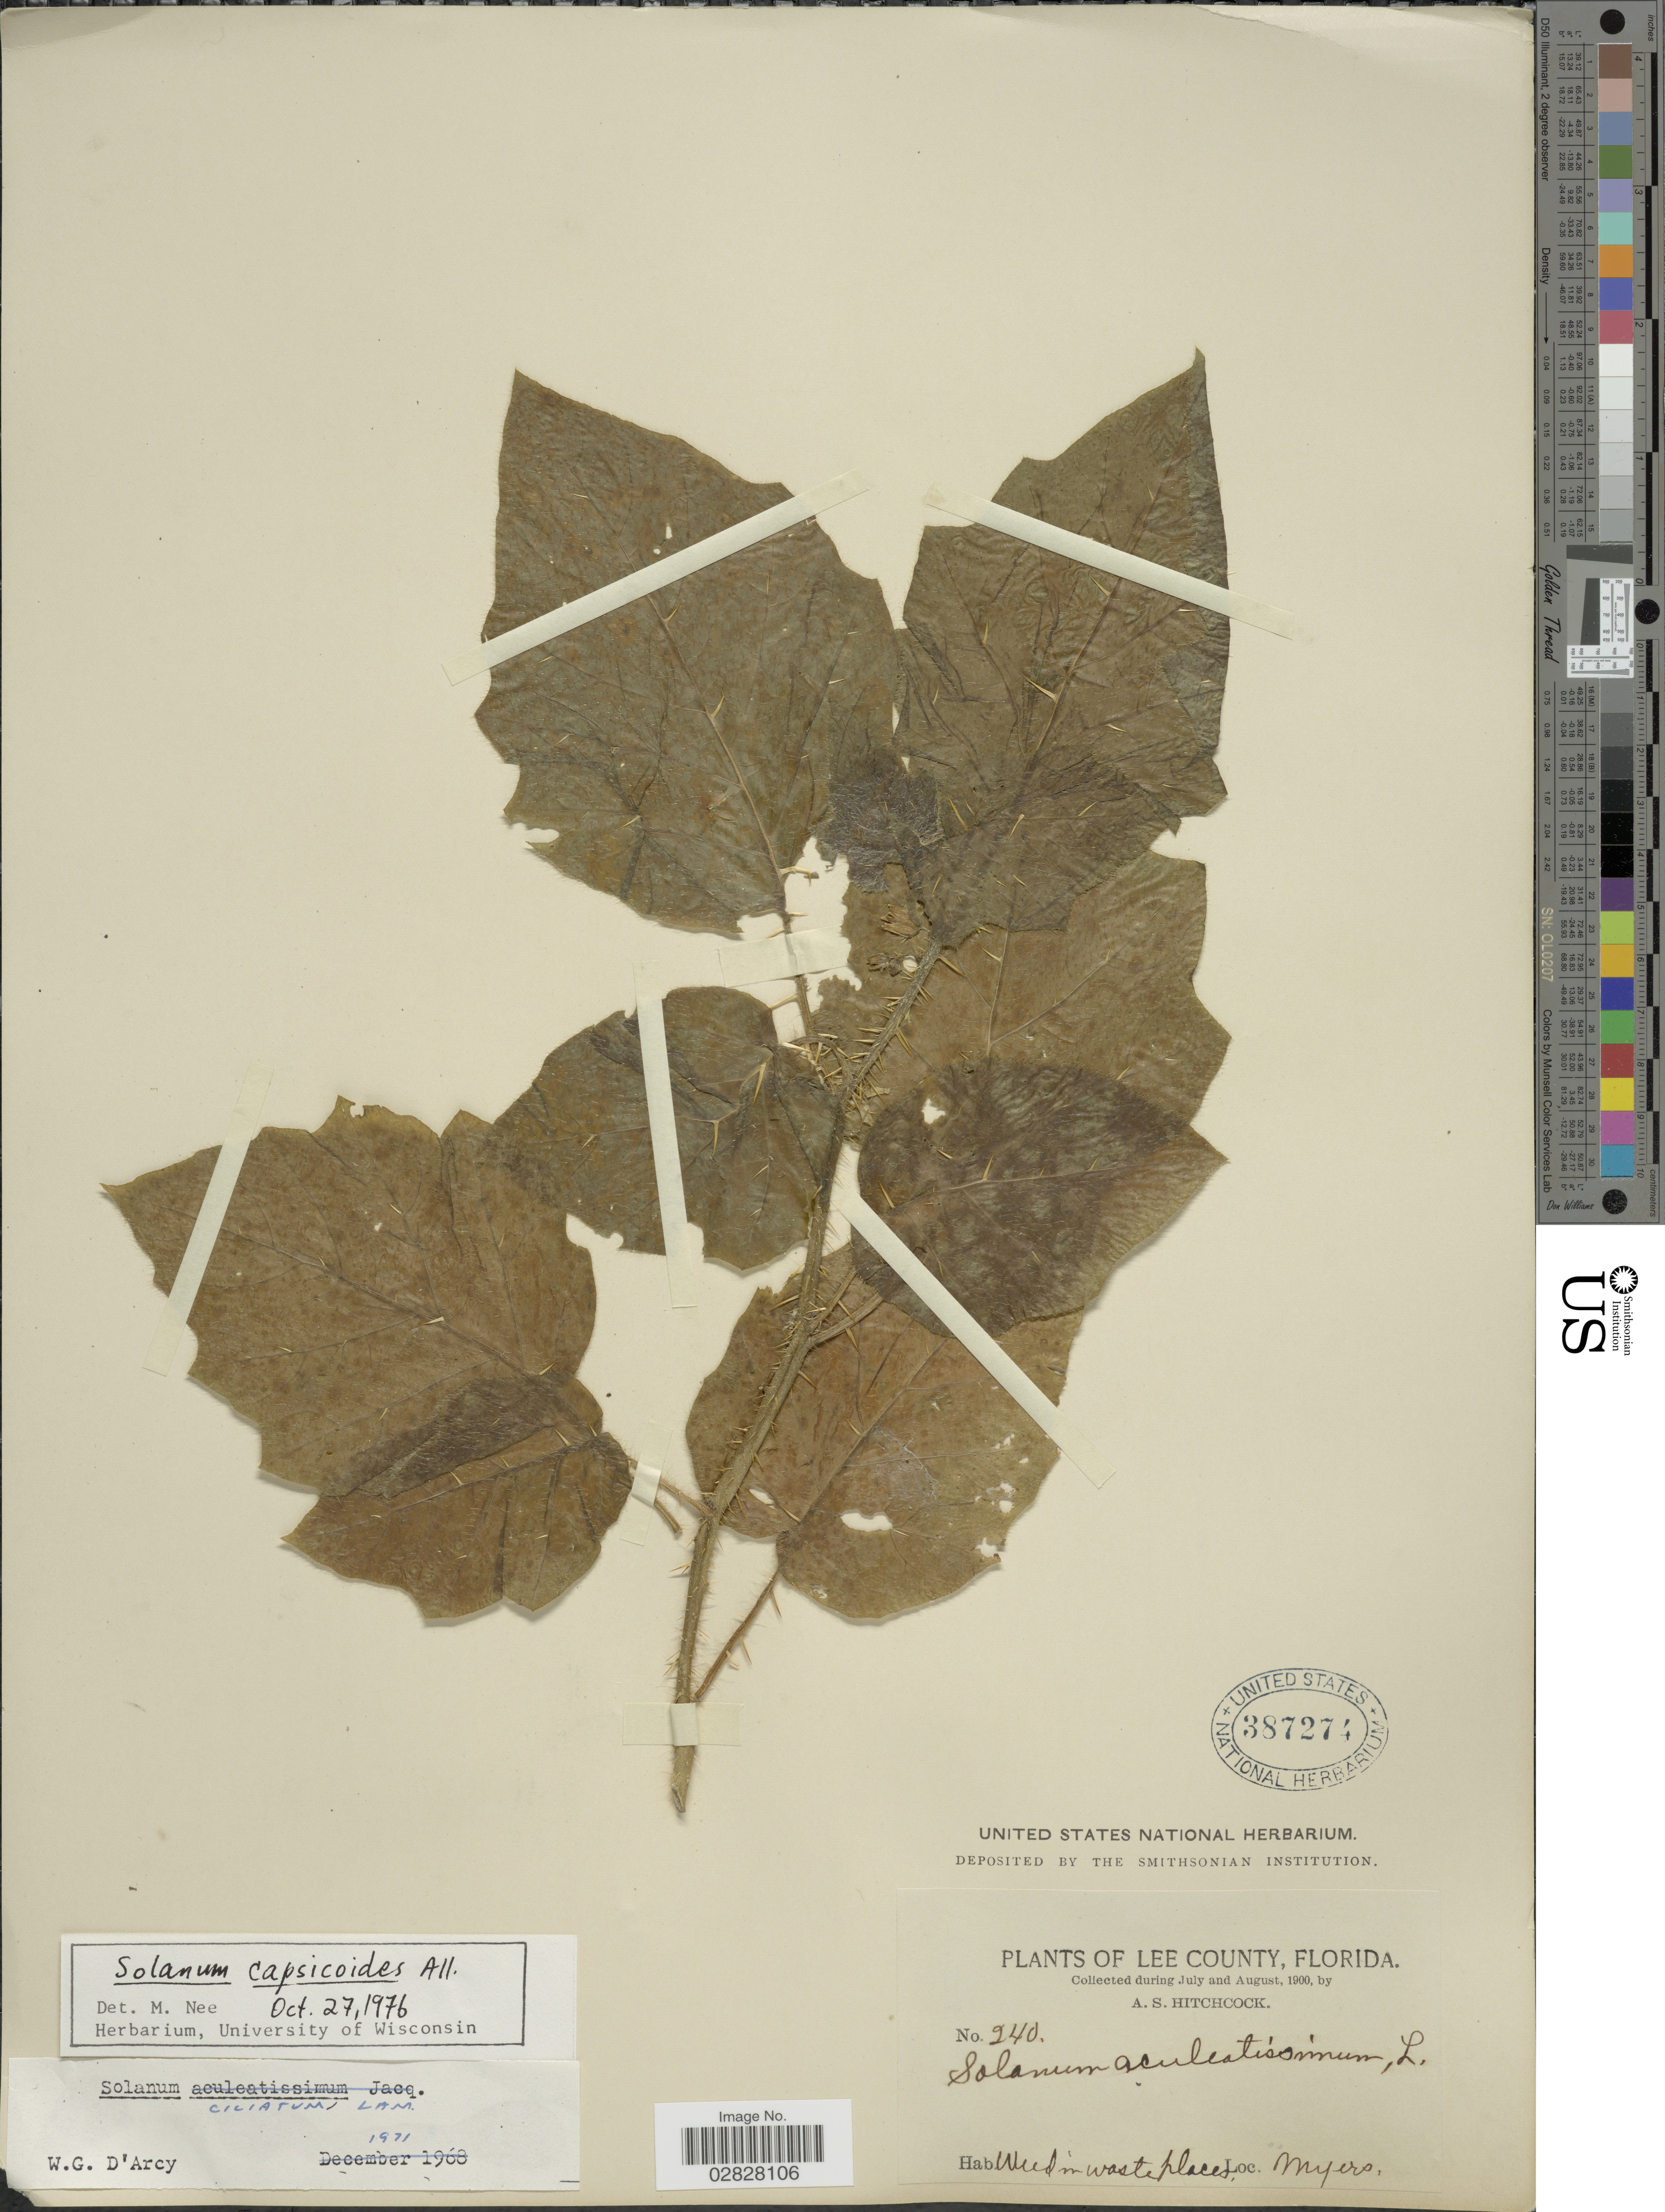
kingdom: Plantae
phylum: Tracheophyta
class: Magnoliopsida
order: Solanales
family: Solanaceae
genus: Solanum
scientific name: Solanum capsicoides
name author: All.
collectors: A. S. Hitchcock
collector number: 240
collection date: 1900-07/1900-08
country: United States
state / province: Florida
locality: Lee County. Myers.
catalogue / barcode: US 387274